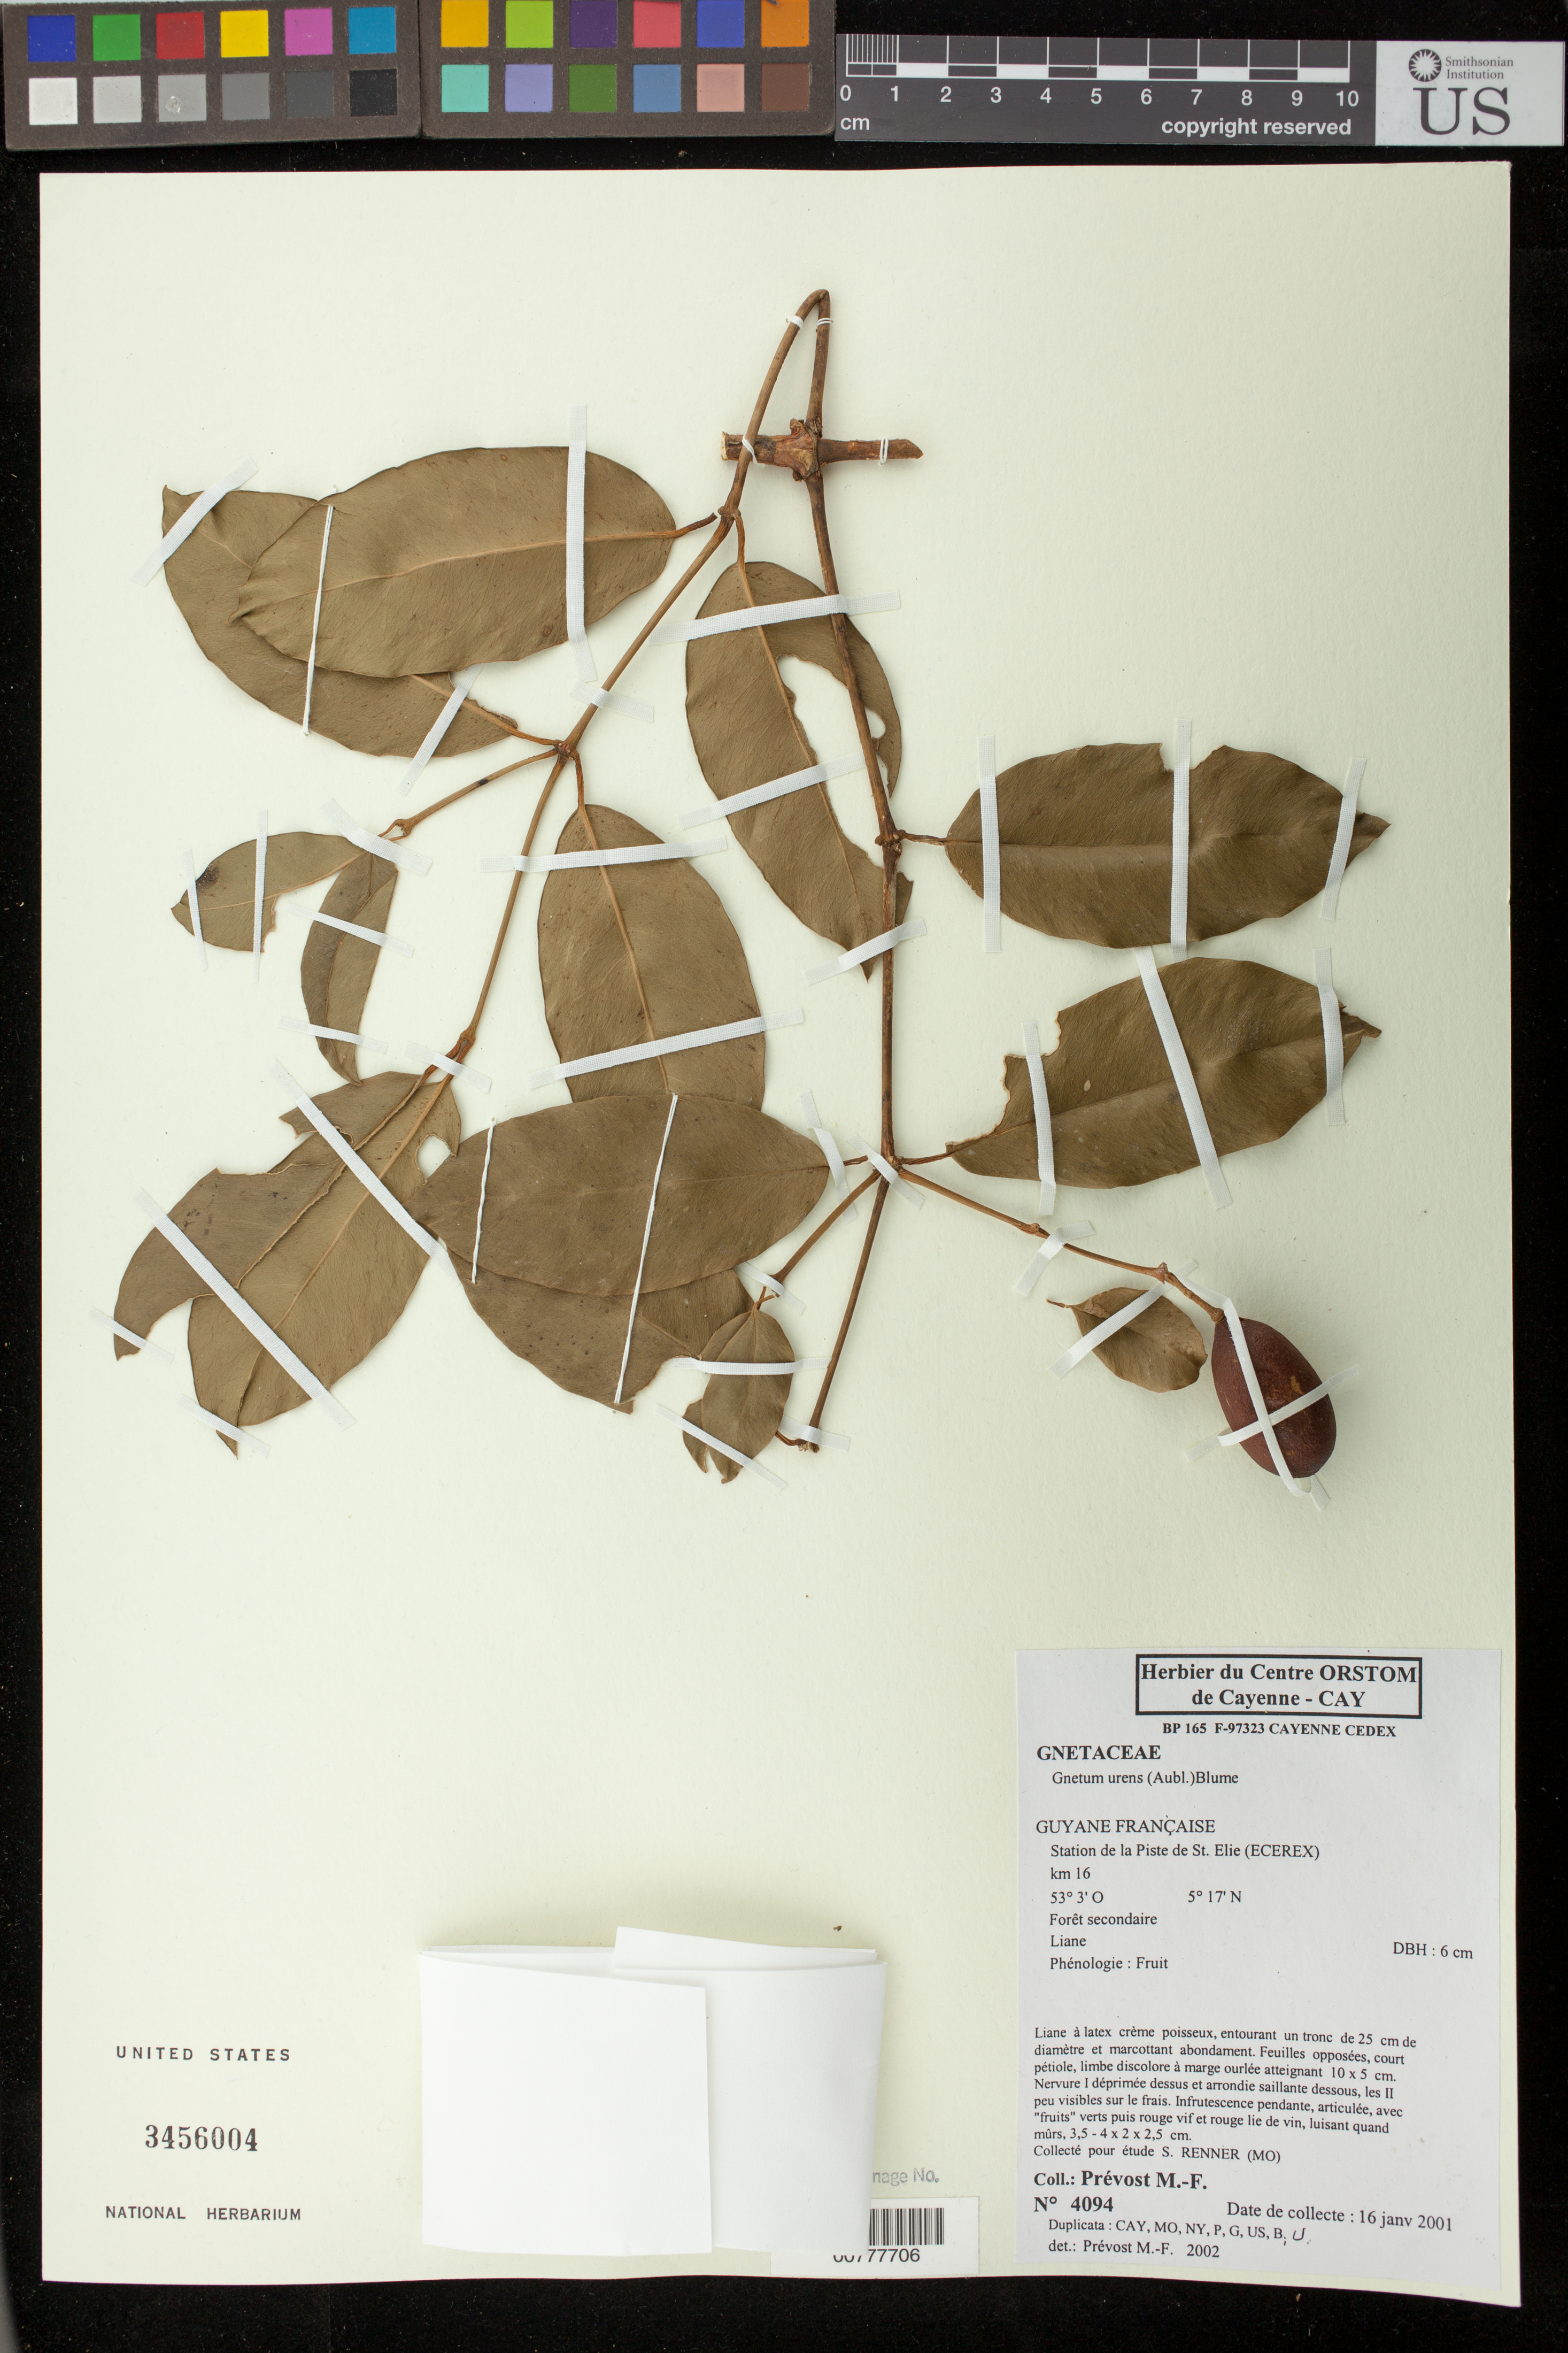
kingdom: Plantae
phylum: Tracheophyta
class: Gnetopsida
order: Gnetales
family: Gnetaceae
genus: Gnetum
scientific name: Gnetum urens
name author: (Aubl.) Blume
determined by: Prévost, M.-F.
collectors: M.-F. Prévost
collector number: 4094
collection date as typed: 16-Jan-01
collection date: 2001-01-16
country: French Guiana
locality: Station de la Piste de Saint-Élie (ECEREX)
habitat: Forêt secondaire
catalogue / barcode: US 3456004